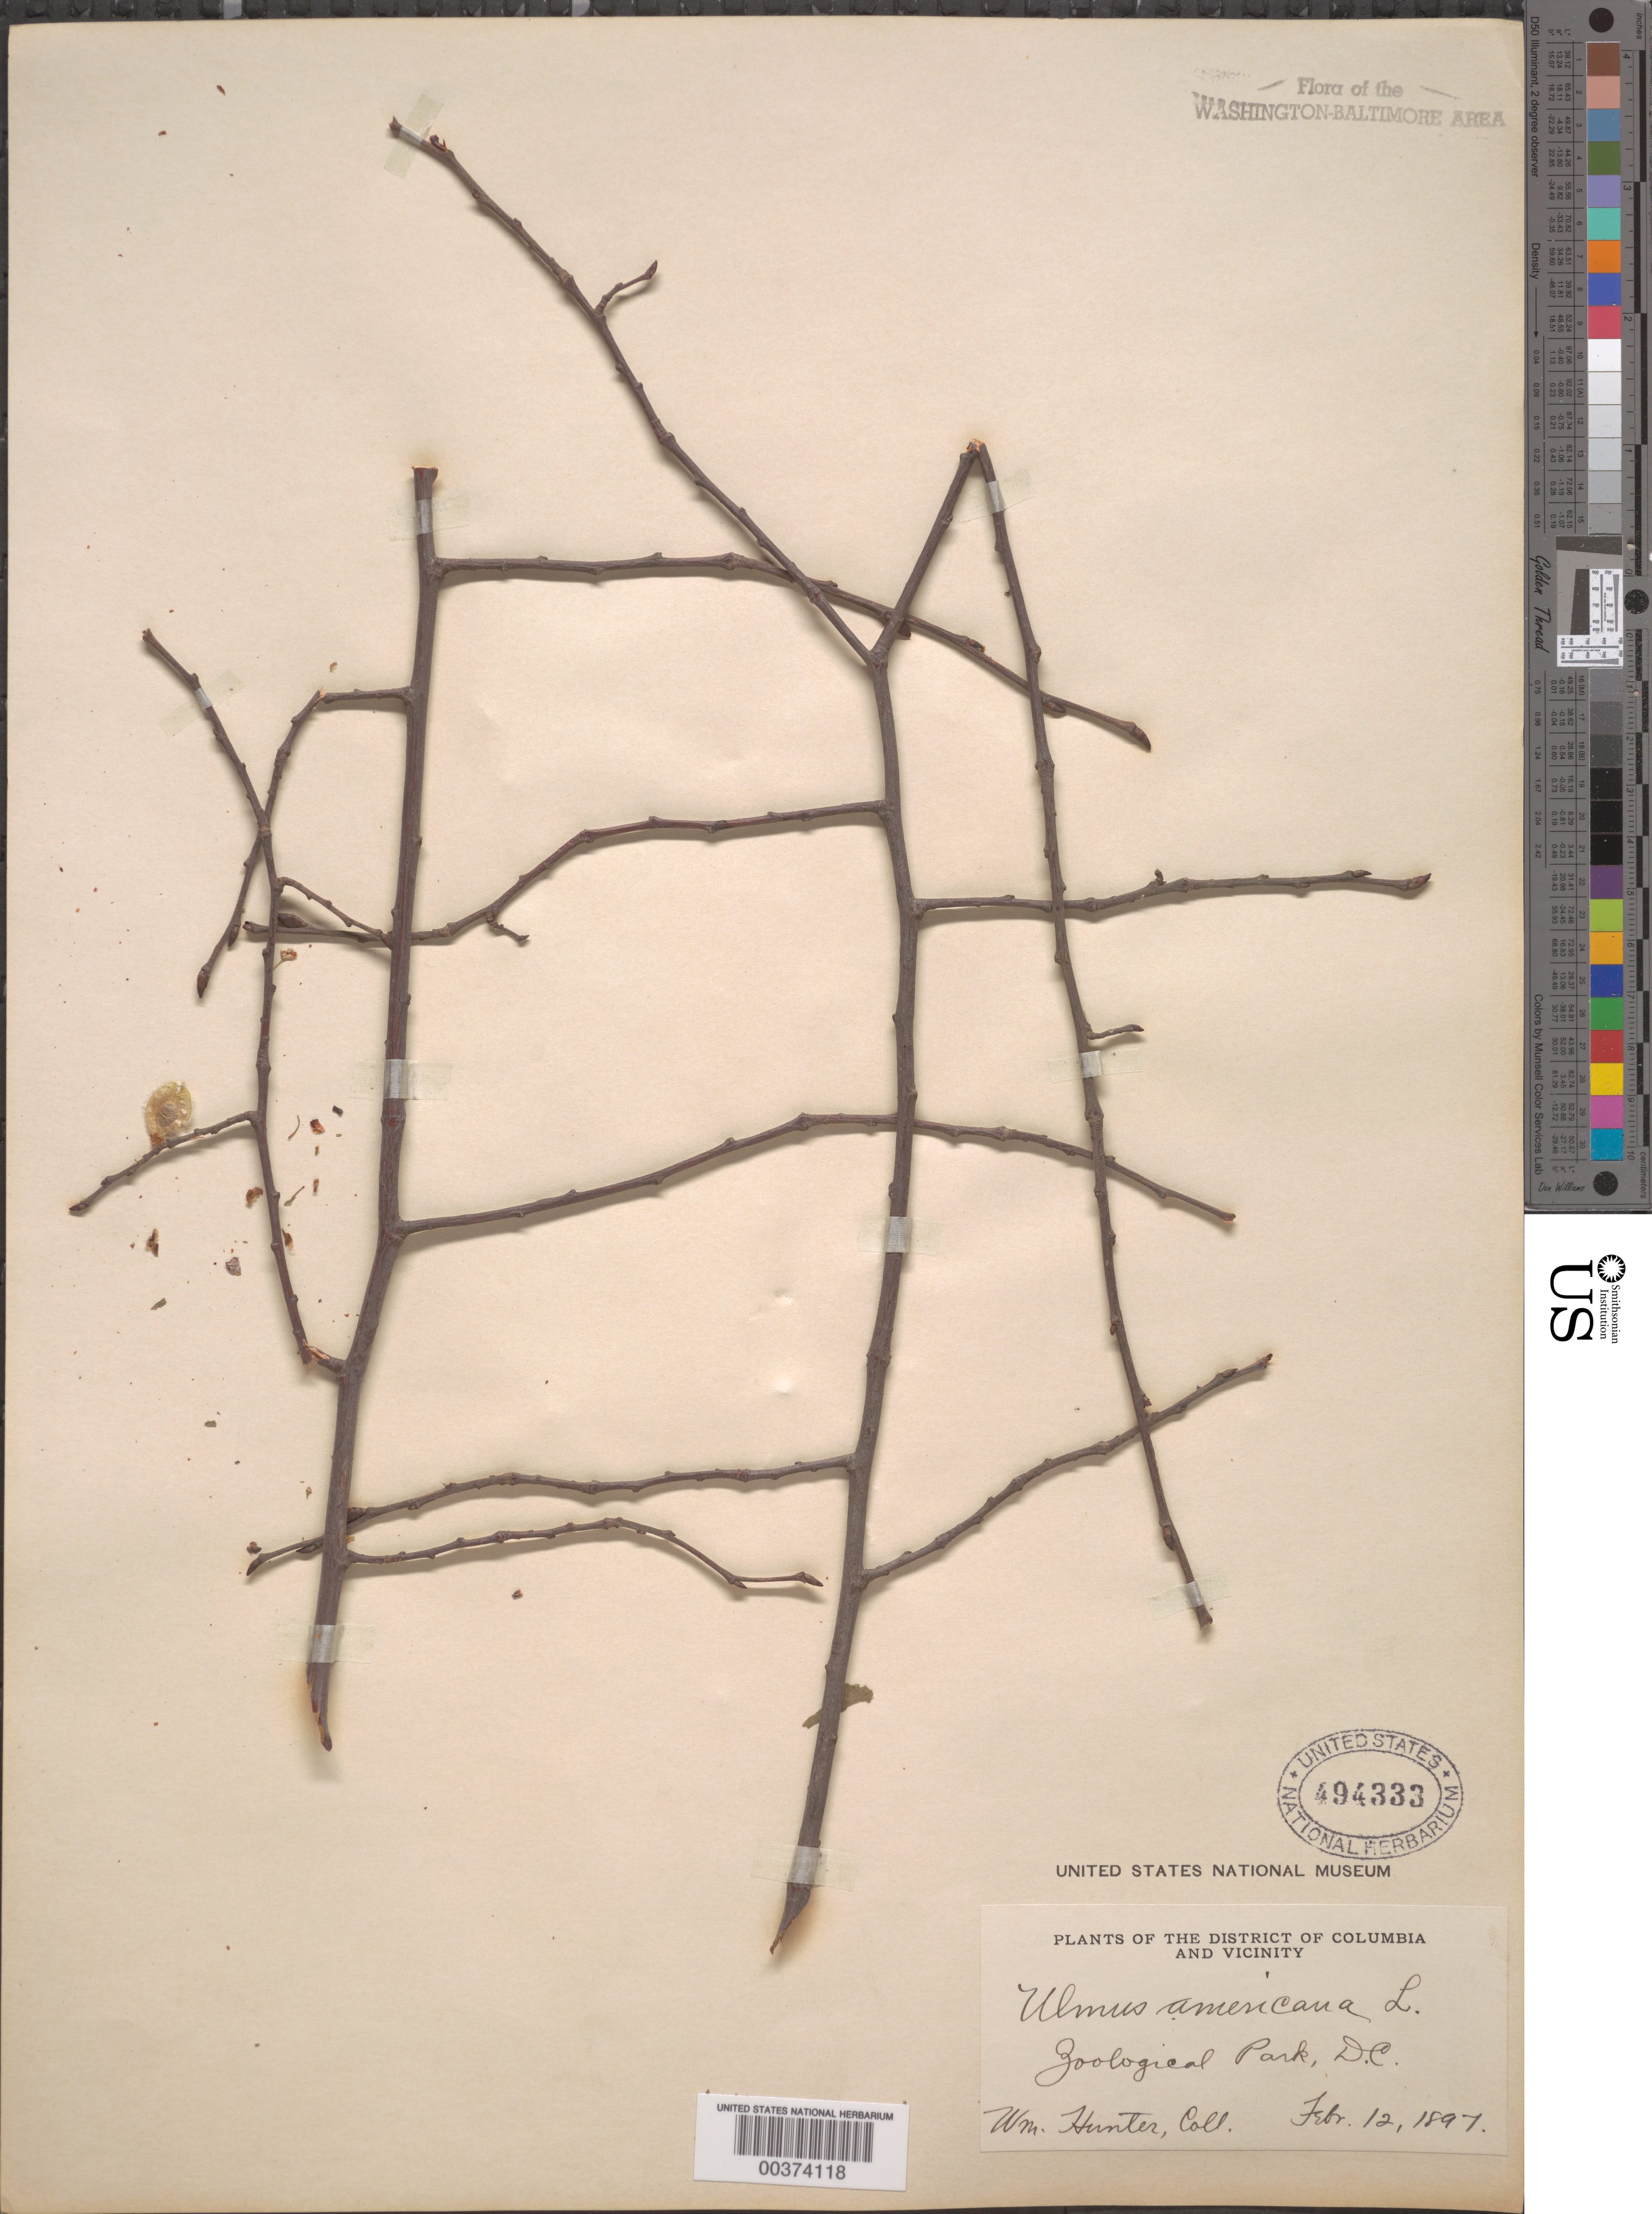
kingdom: Plantae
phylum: Tracheophyta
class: Magnoliopsida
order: Rosales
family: Ulmaceae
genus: Ulmus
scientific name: Ulmus americana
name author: L.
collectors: W. Hunter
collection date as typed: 12 Feb 1897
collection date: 1897-02-12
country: United States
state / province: District of Columbia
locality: Zoological Park Rock Creek Park and vicinity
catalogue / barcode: US 494333